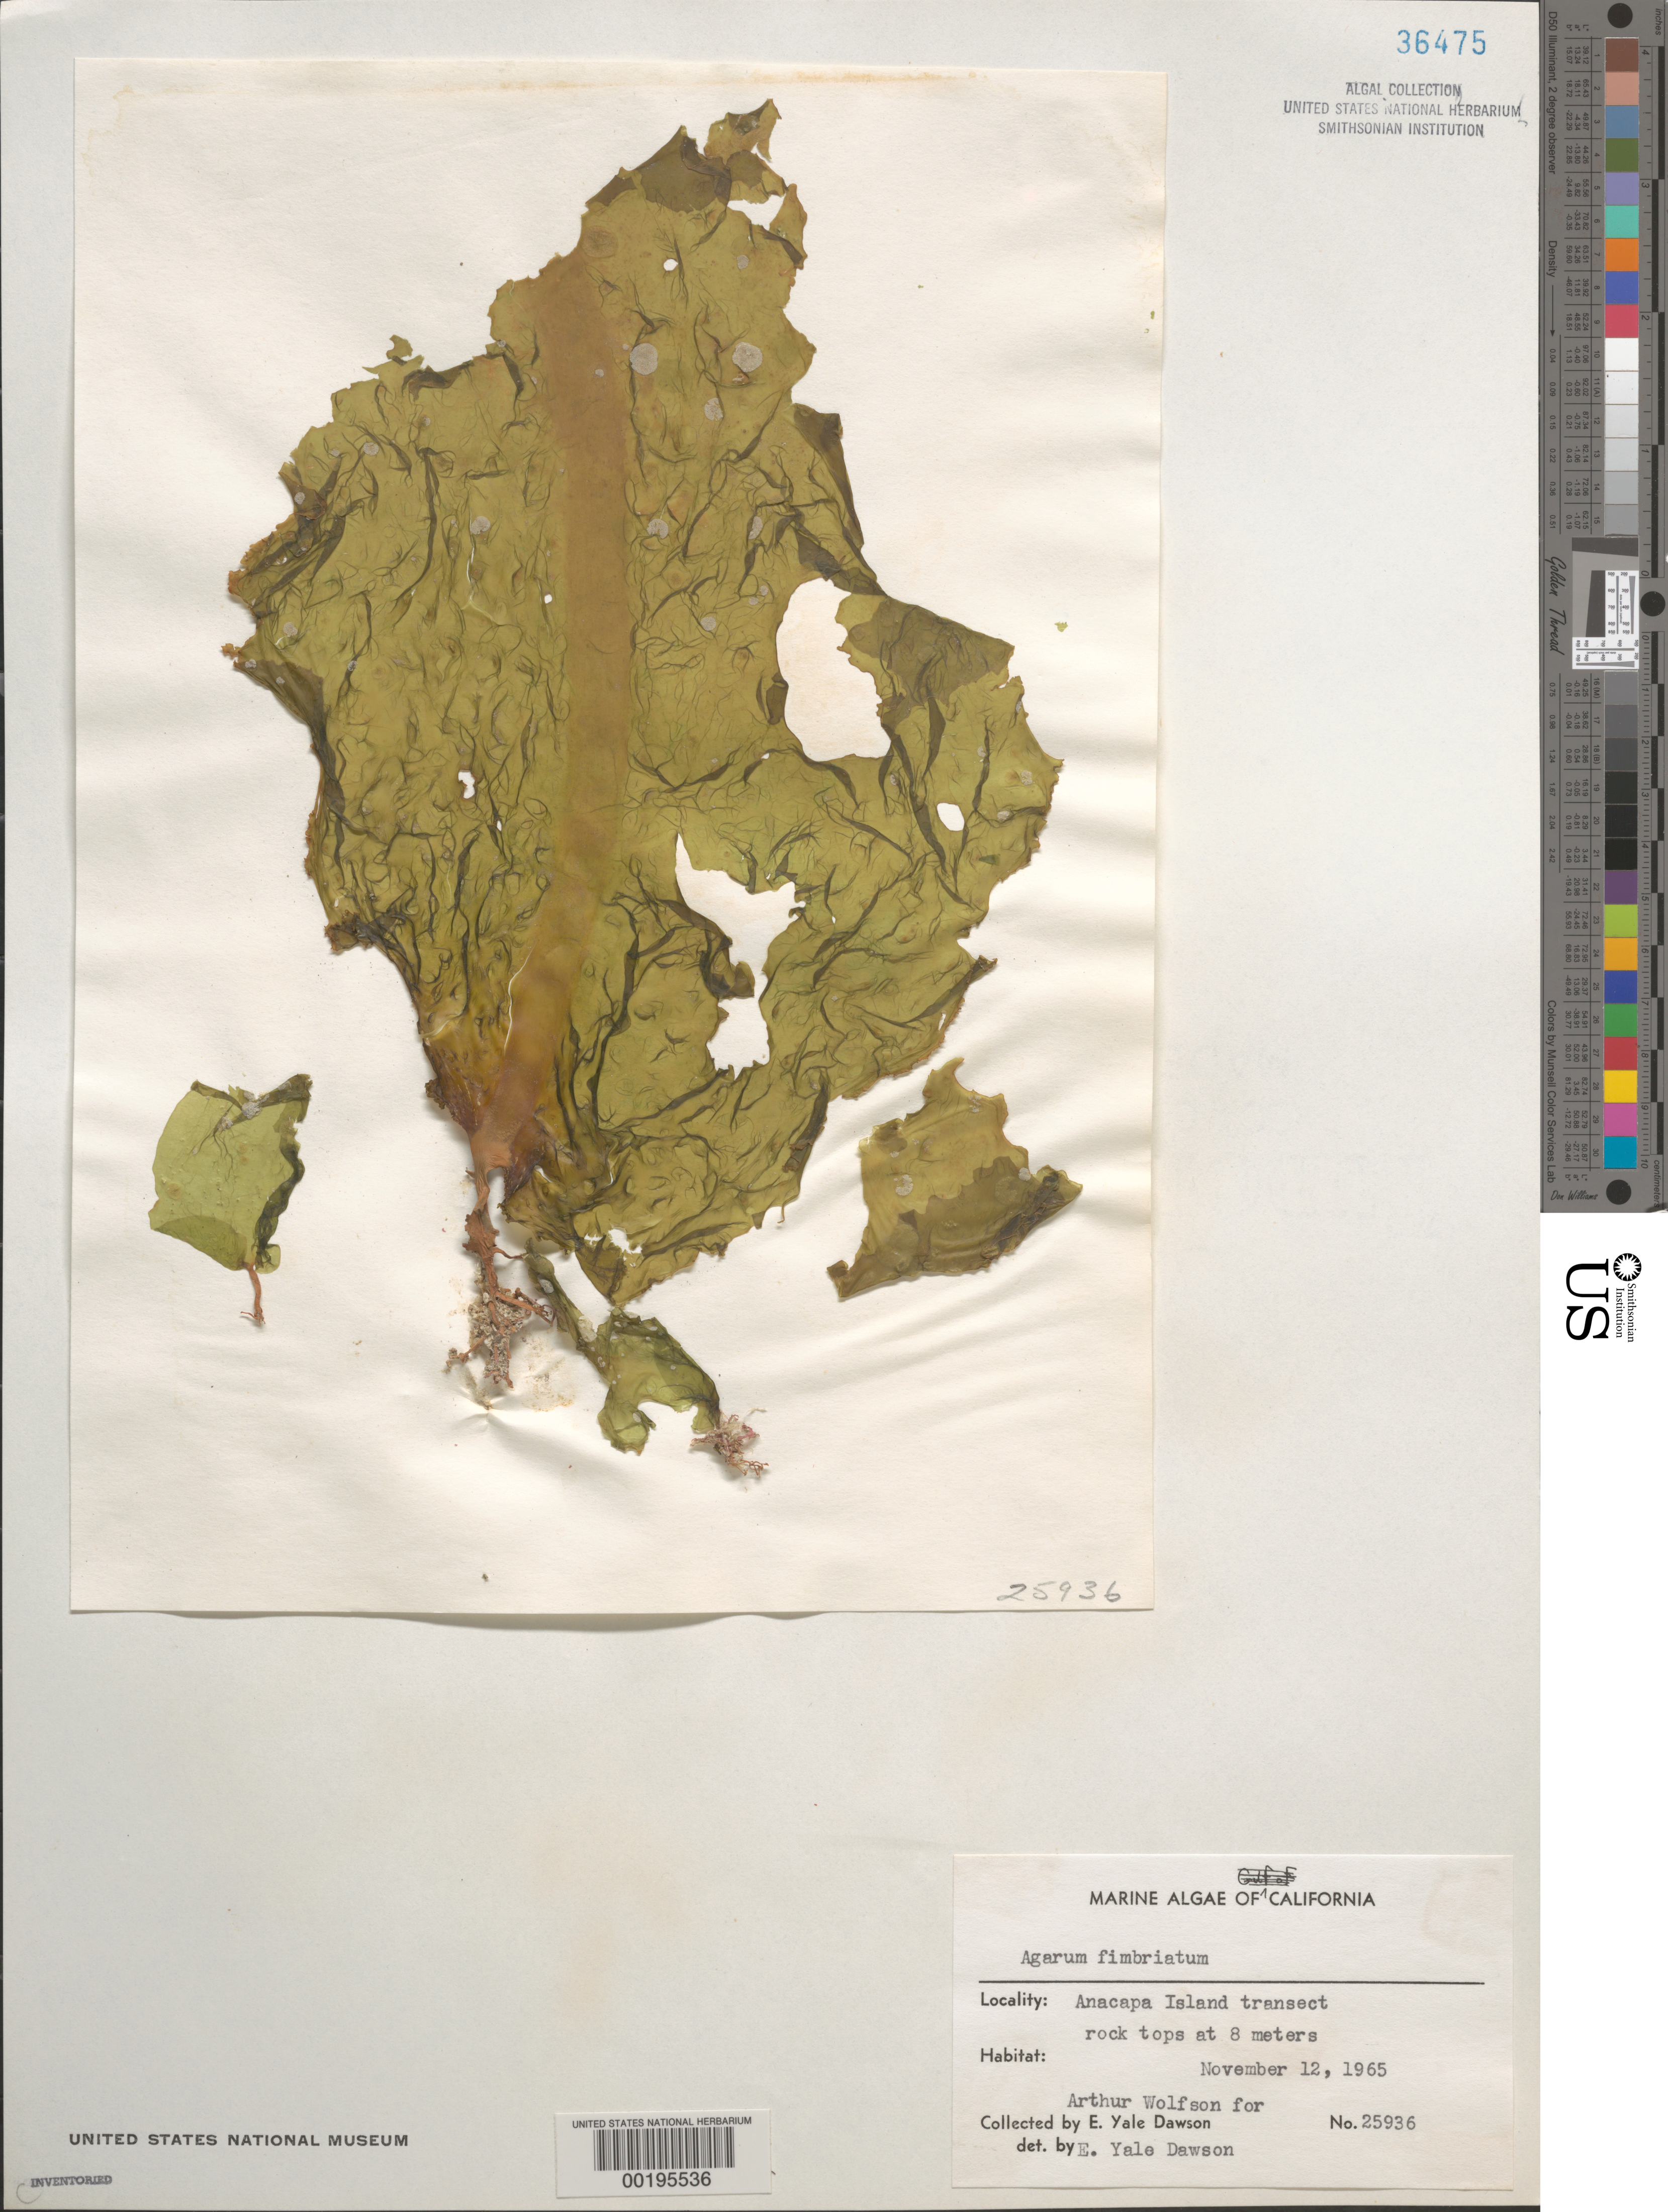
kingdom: Chromista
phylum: Ochrophyta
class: Phaeophyceae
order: Laminariales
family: Agaraceae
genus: Neoagarum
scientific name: Neoagarum fimbriatum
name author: (Harvey) H.Kawai & Hanyuda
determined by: Algae name updating Project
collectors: A. Wolfson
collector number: EYD 25936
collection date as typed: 12 Nov 1965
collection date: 1965-11-12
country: United States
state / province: California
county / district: Ventura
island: Anacapa Island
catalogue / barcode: US 36475